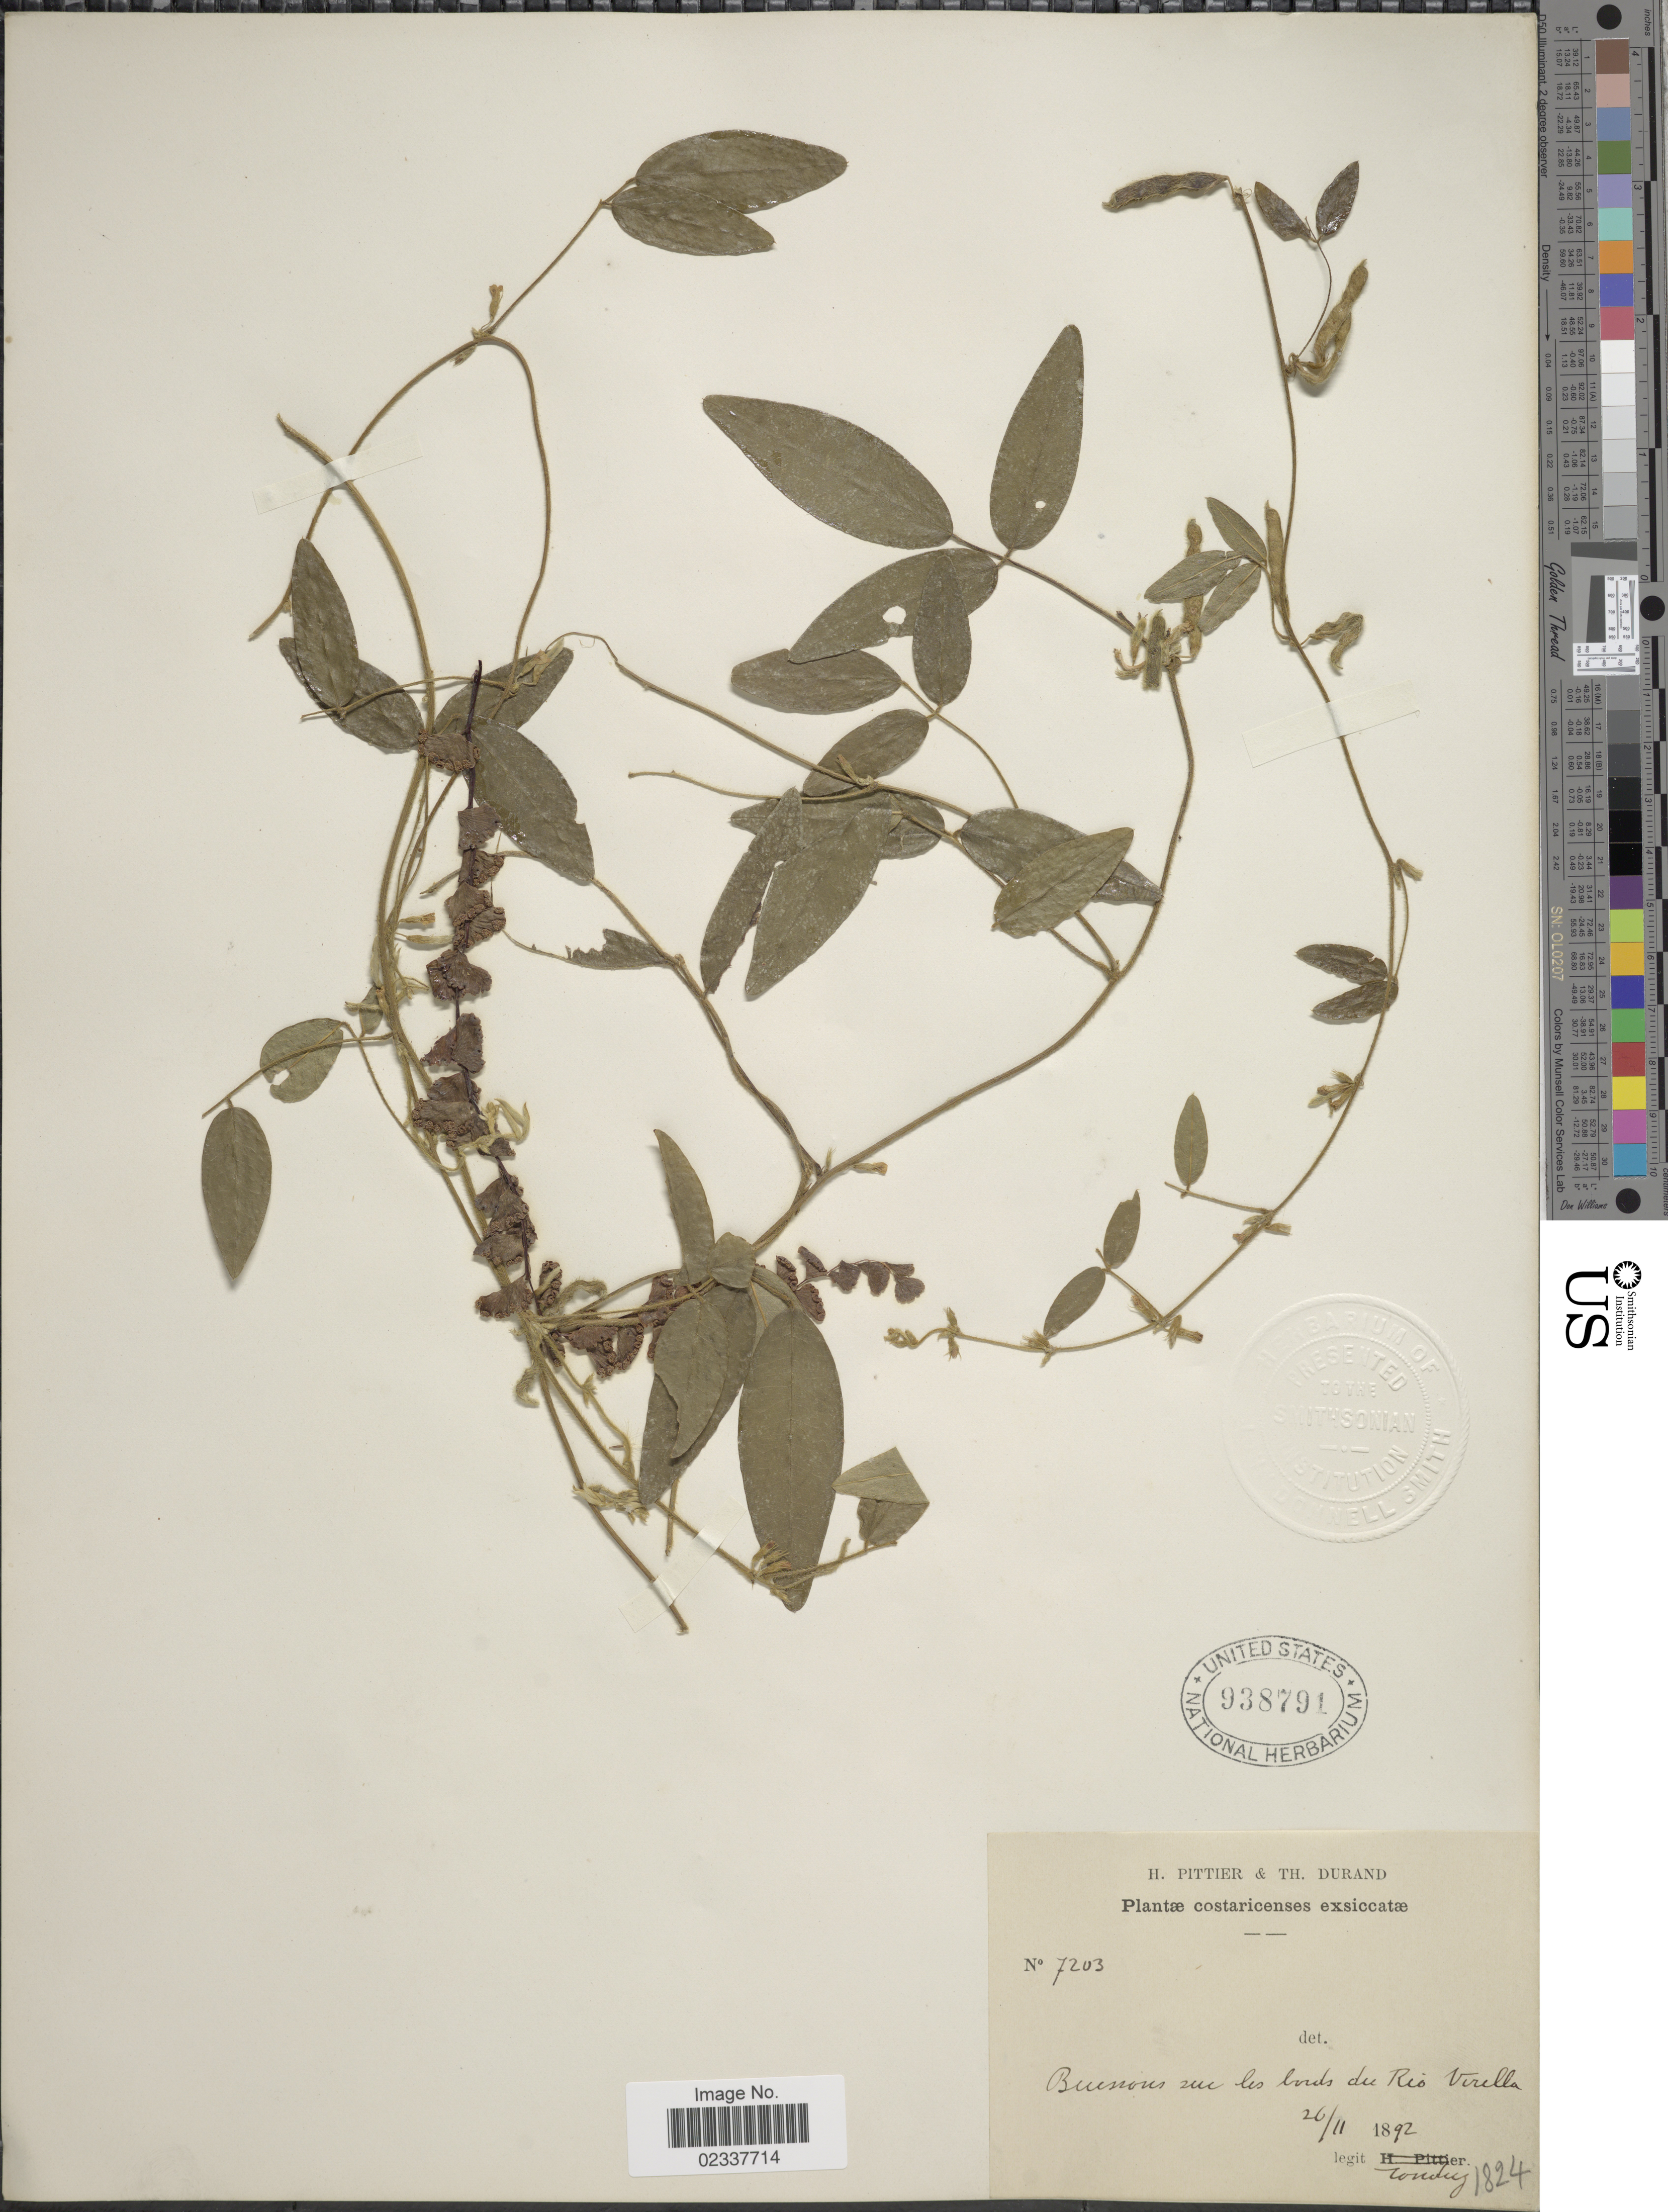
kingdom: Plantae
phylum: Tracheophyta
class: Magnoliopsida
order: Fabales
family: Fabaceae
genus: Teramnus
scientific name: Teramnus uncinatus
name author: (L.) Sw.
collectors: A. Tonduz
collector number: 1824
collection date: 1892-11-26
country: Costa Rica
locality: Buissons sur les bords du Rio Virella.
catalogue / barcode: US 938791